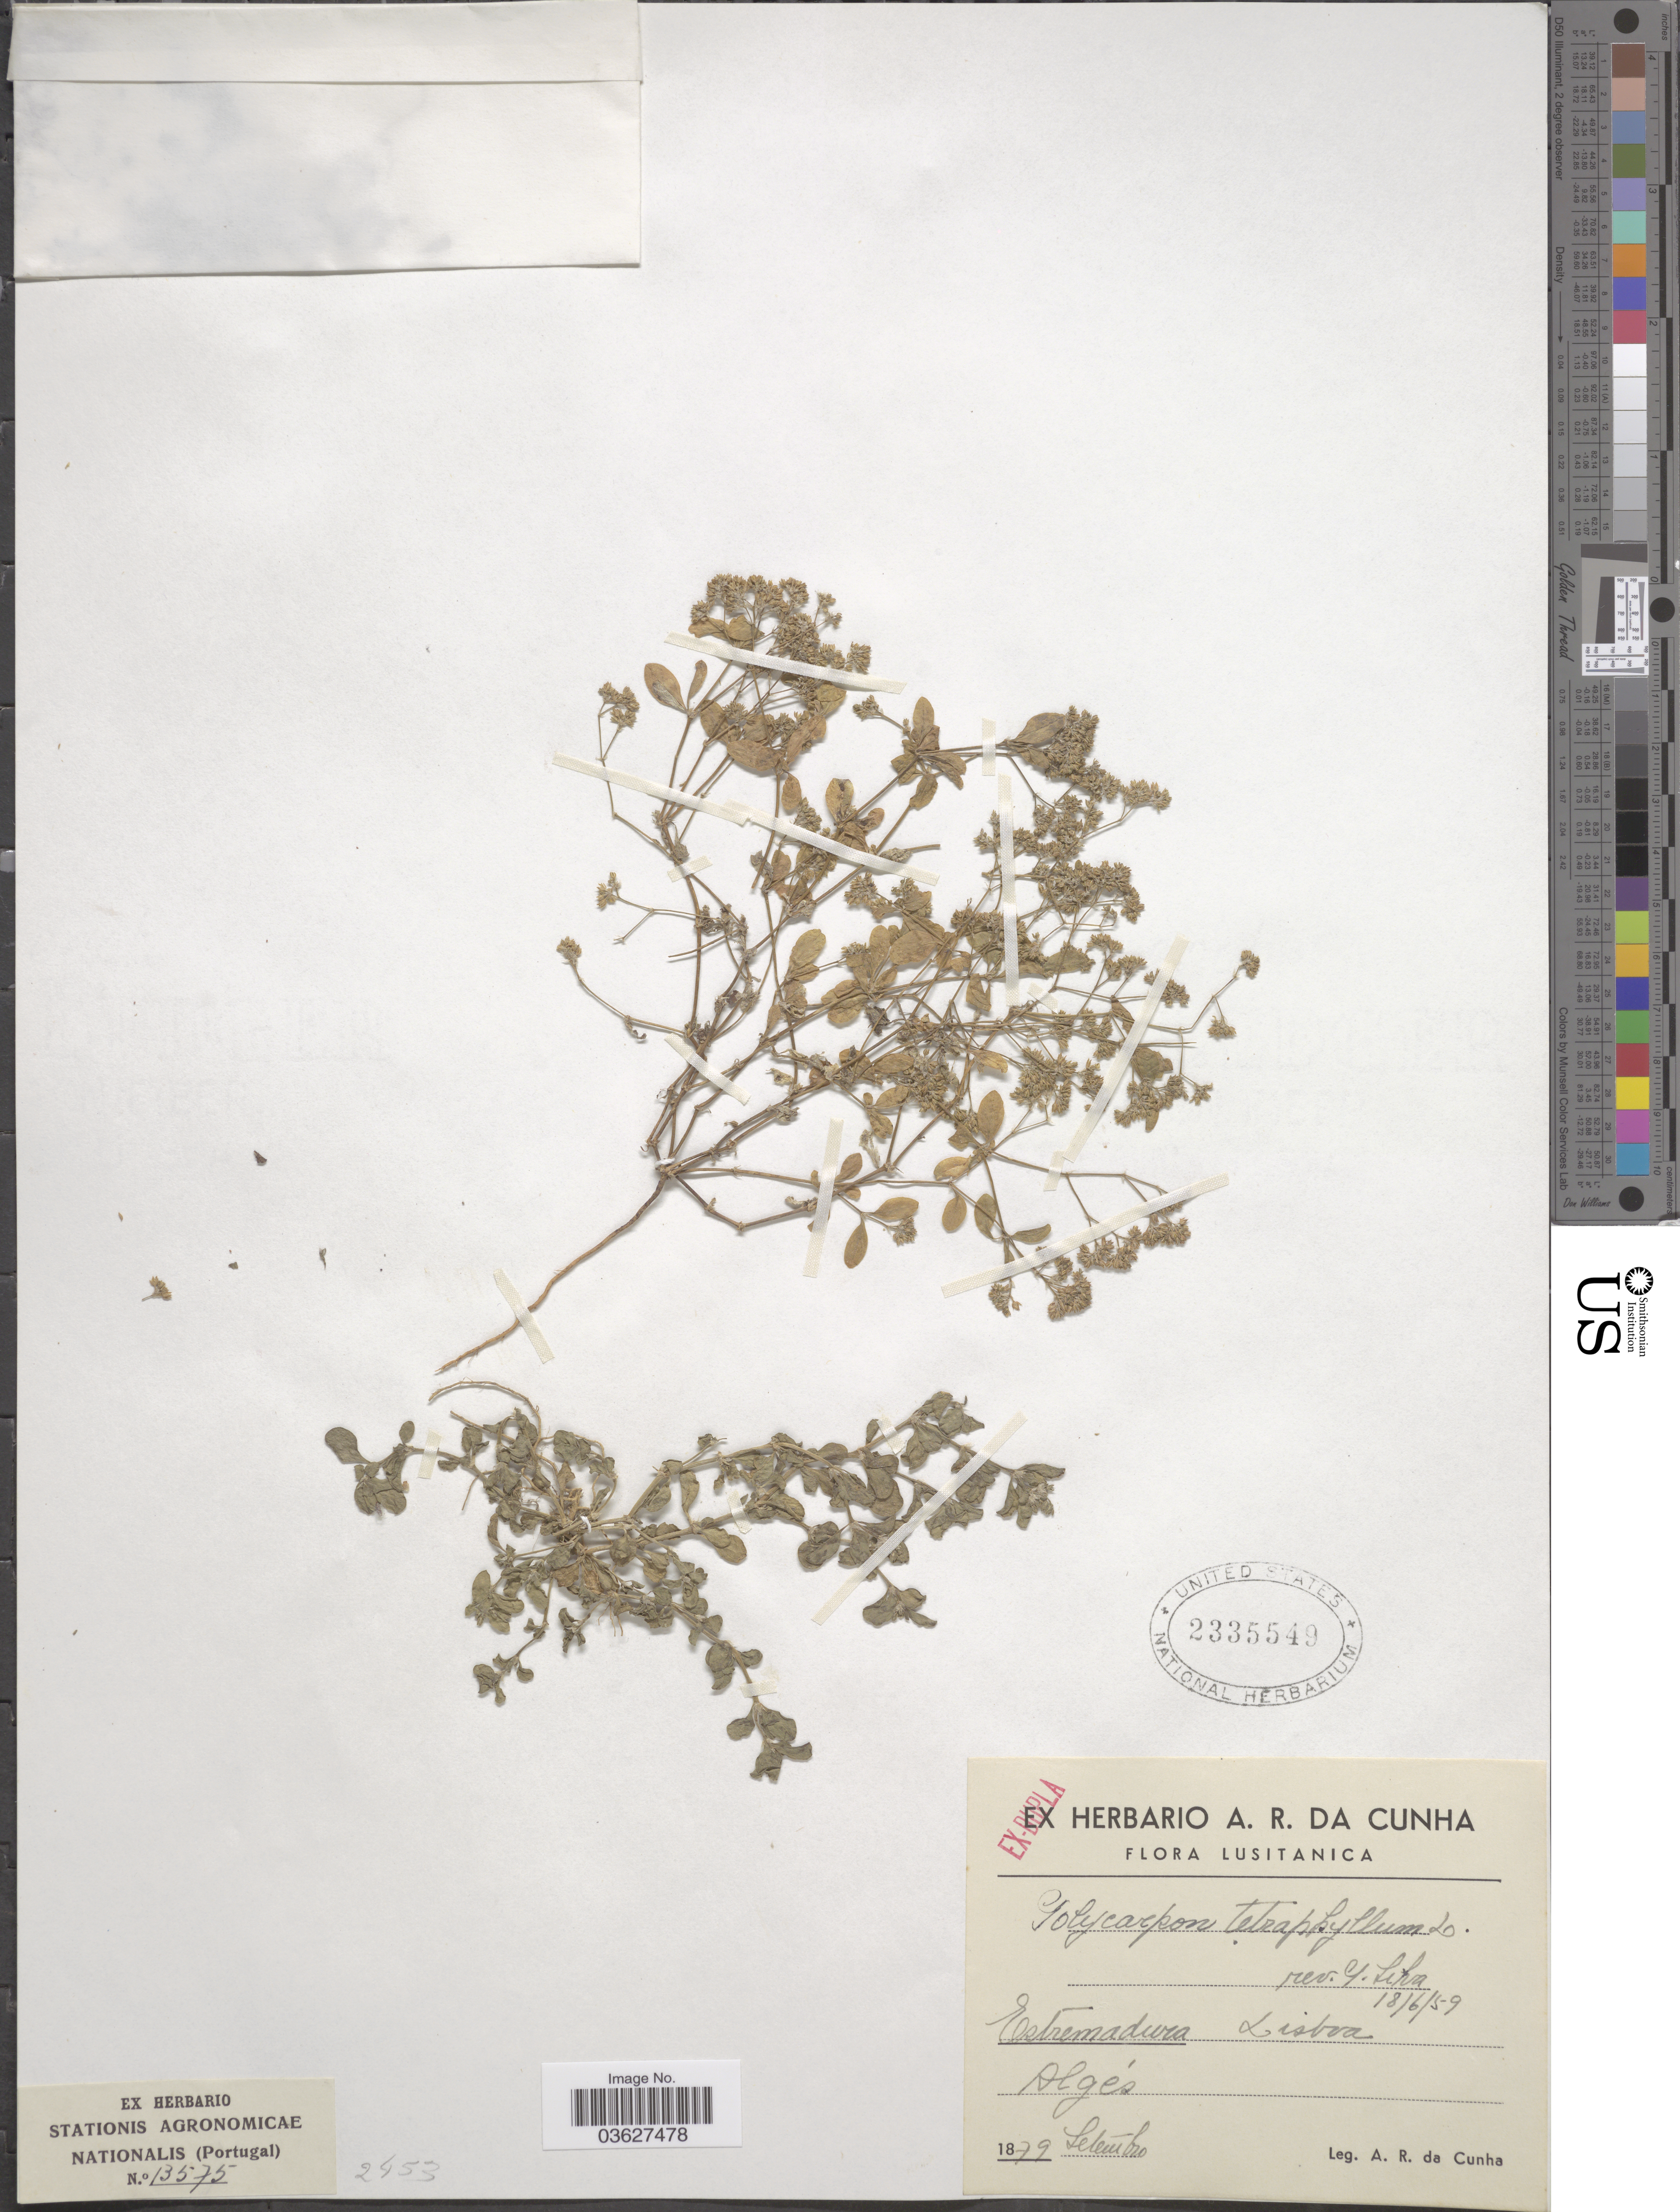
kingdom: Plantae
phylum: Tracheophyta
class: Magnoliopsida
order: Caryophyllales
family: Caryophyllaceae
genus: Polycarpon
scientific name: Polycarpon tetraphyllum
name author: (L.) L.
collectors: A. Da Cunha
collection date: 1879-09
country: Portugal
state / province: Lisboa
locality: Lusitanica. Estremadura. Algés.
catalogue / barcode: US 2335549